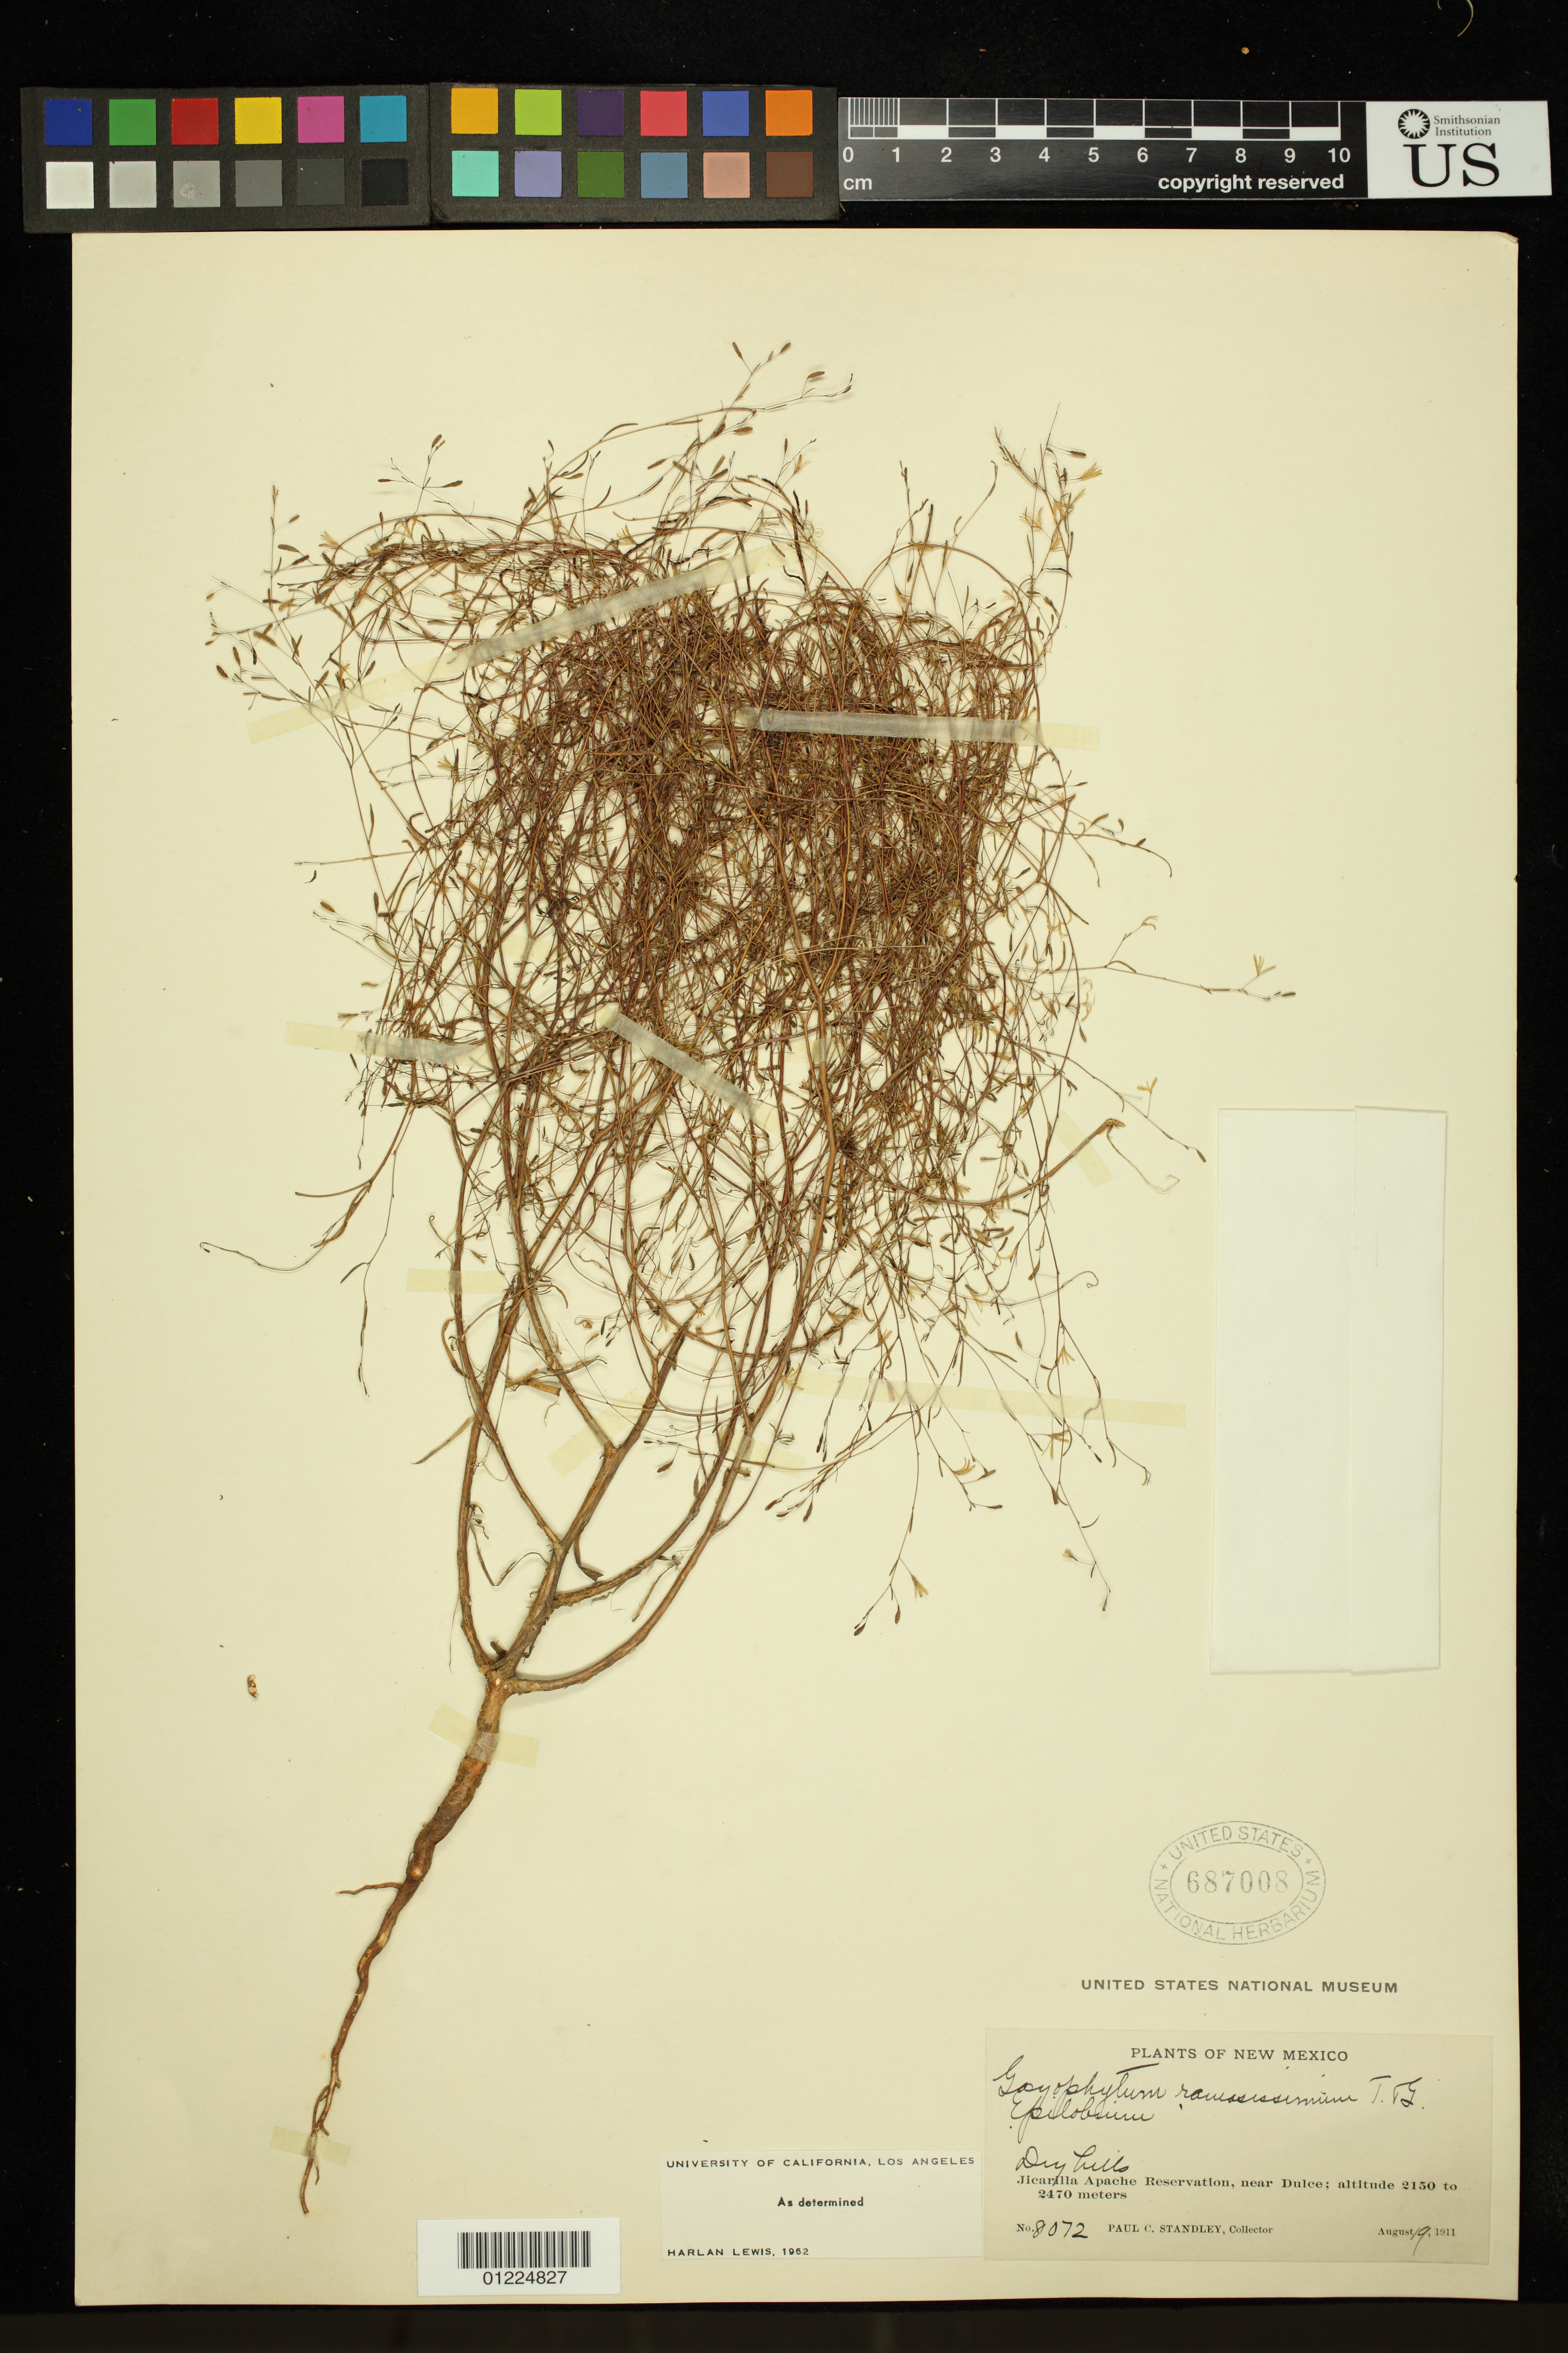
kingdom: Plantae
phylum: Tracheophyta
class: Magnoliopsida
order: Myrtales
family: Onagraceae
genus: Gayophytum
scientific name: Gayophytum ramosissimum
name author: Torr. & A. Gray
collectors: P. C. Standley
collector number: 8072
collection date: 1911-08-19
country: United States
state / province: New Mexico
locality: Jicarilla Apache Reservation, near Dulce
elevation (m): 2150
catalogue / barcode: US 678008